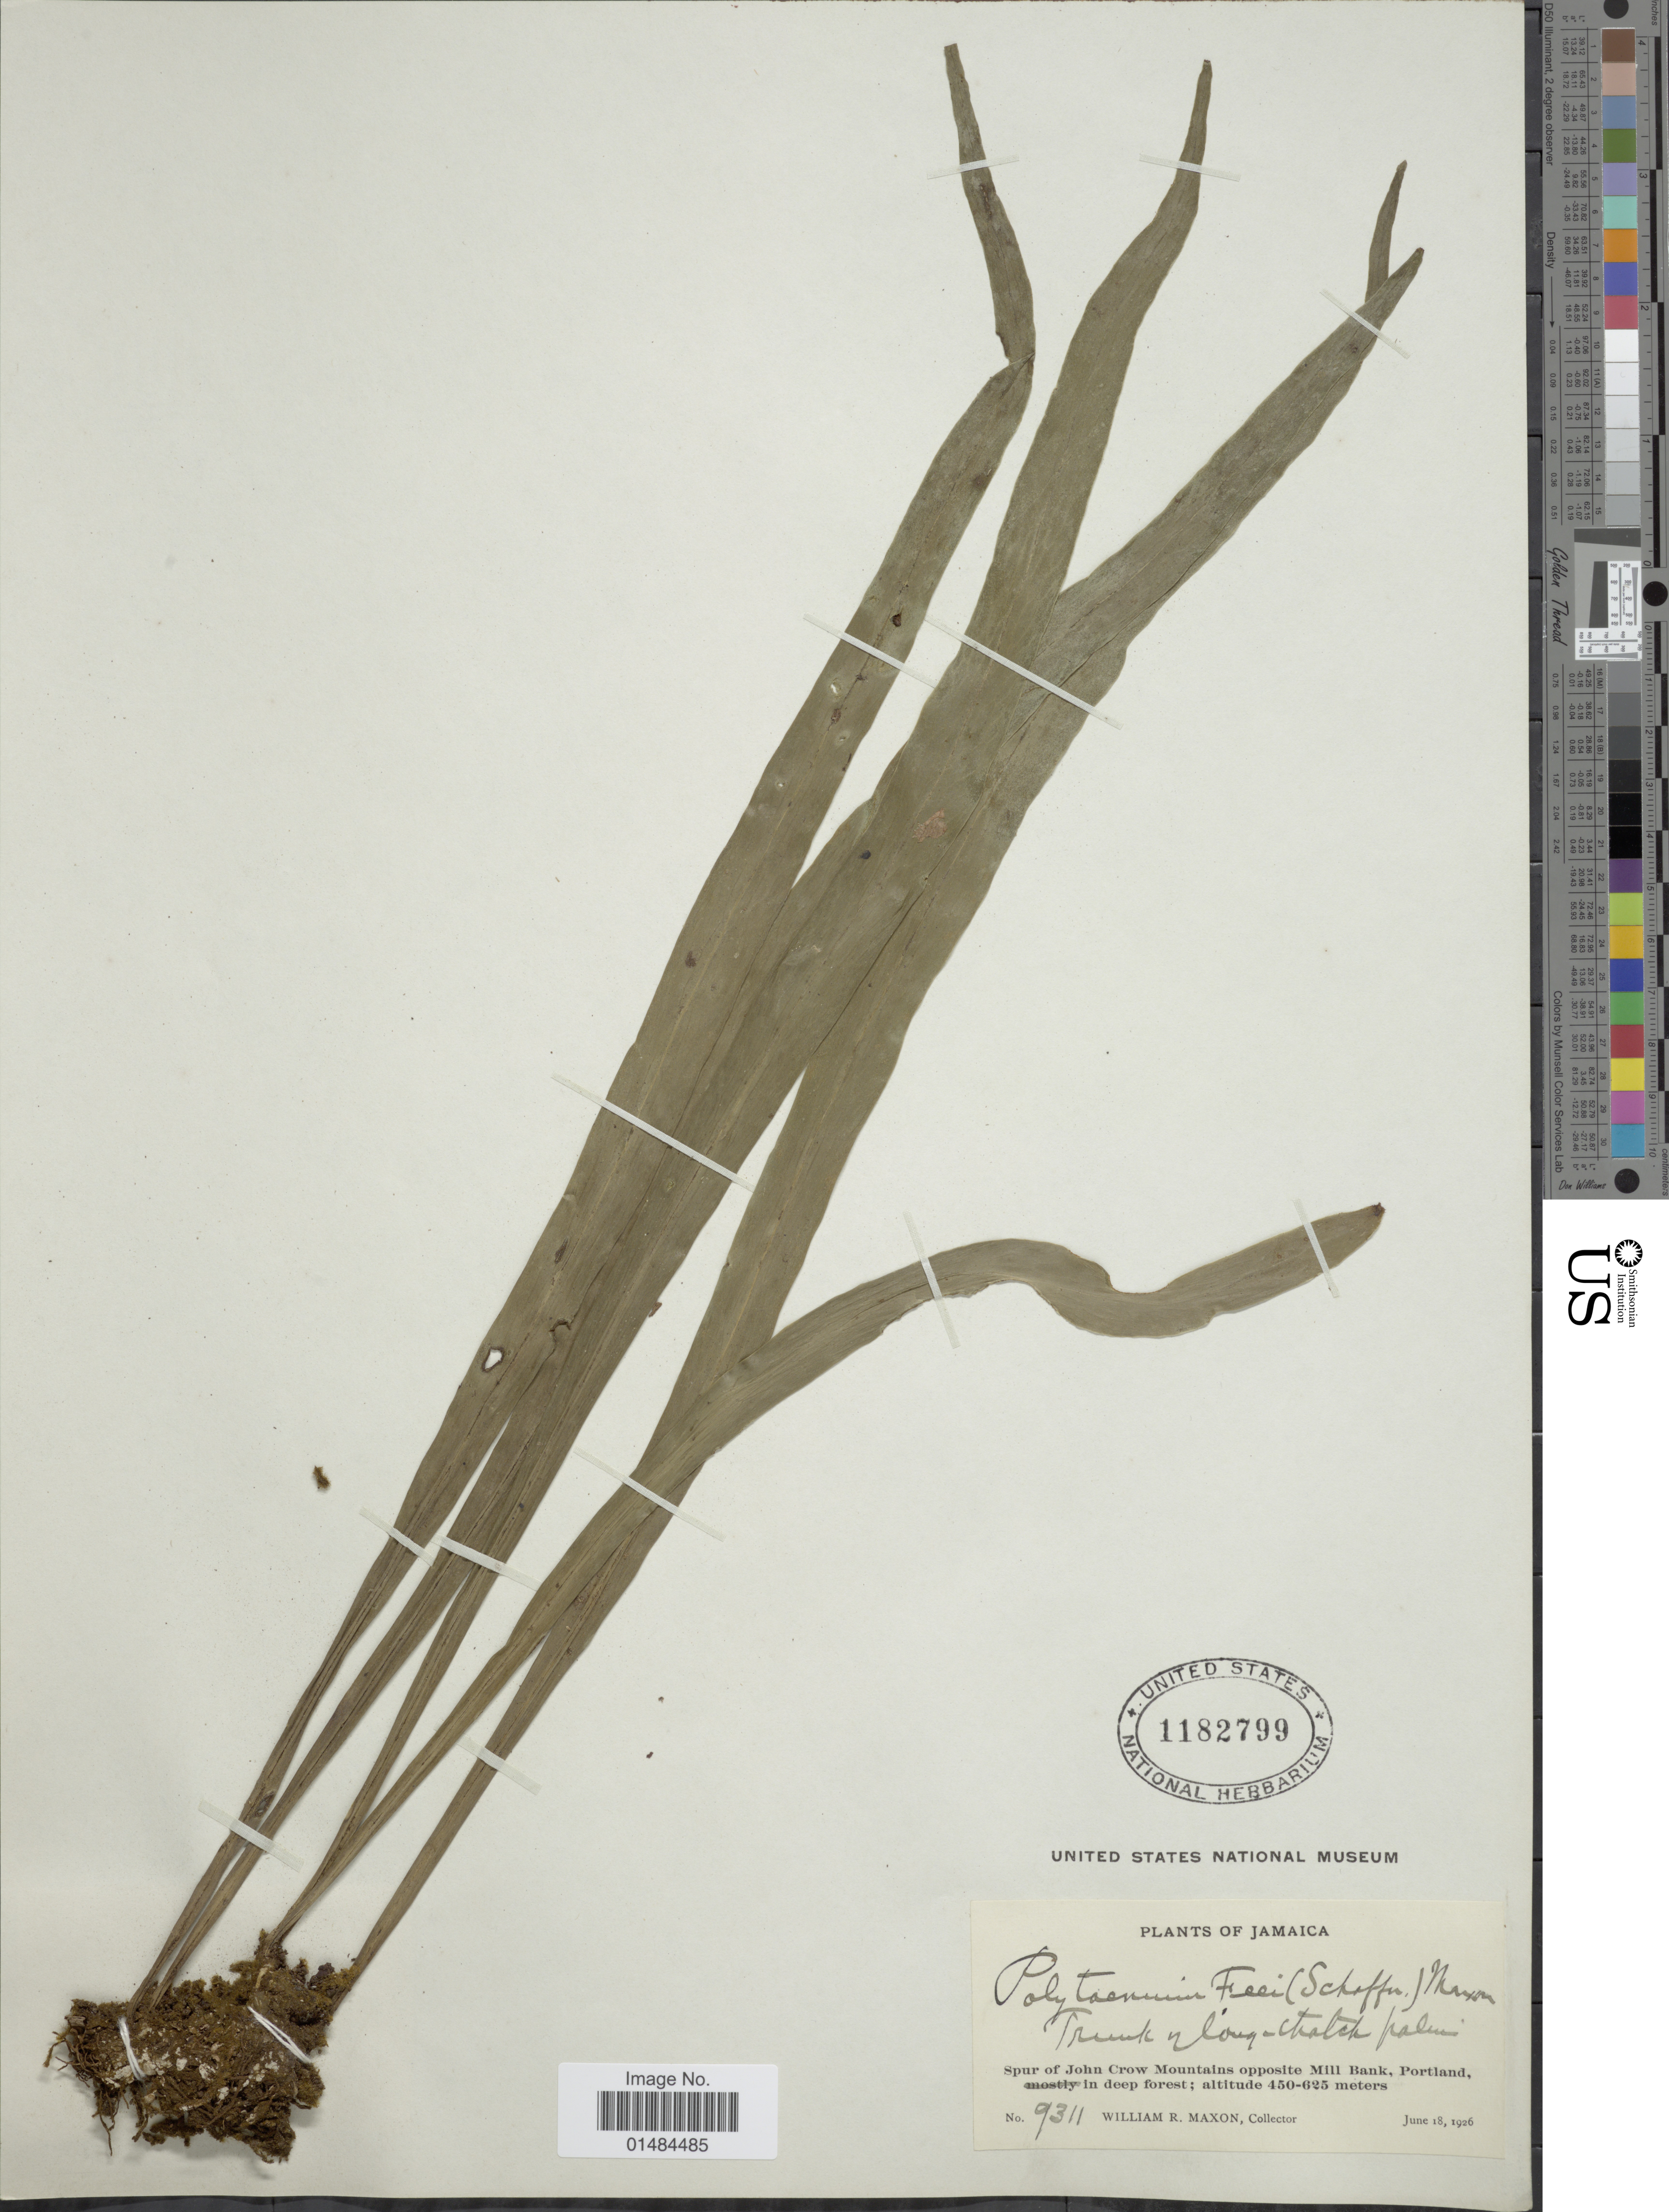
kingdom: Plantae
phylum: Tracheophyta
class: Polypodiopsida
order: Polypodiales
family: Pteridaceae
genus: Polytaenium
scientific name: Polytaenium lanceolatum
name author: (L.) Desv.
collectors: W. R. Maxon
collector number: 9311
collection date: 1926-06-18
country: Jamaica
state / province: Portland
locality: Spur of John Crow Mountains opposite Mill Bank, Portland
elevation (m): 450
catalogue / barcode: US 1182799